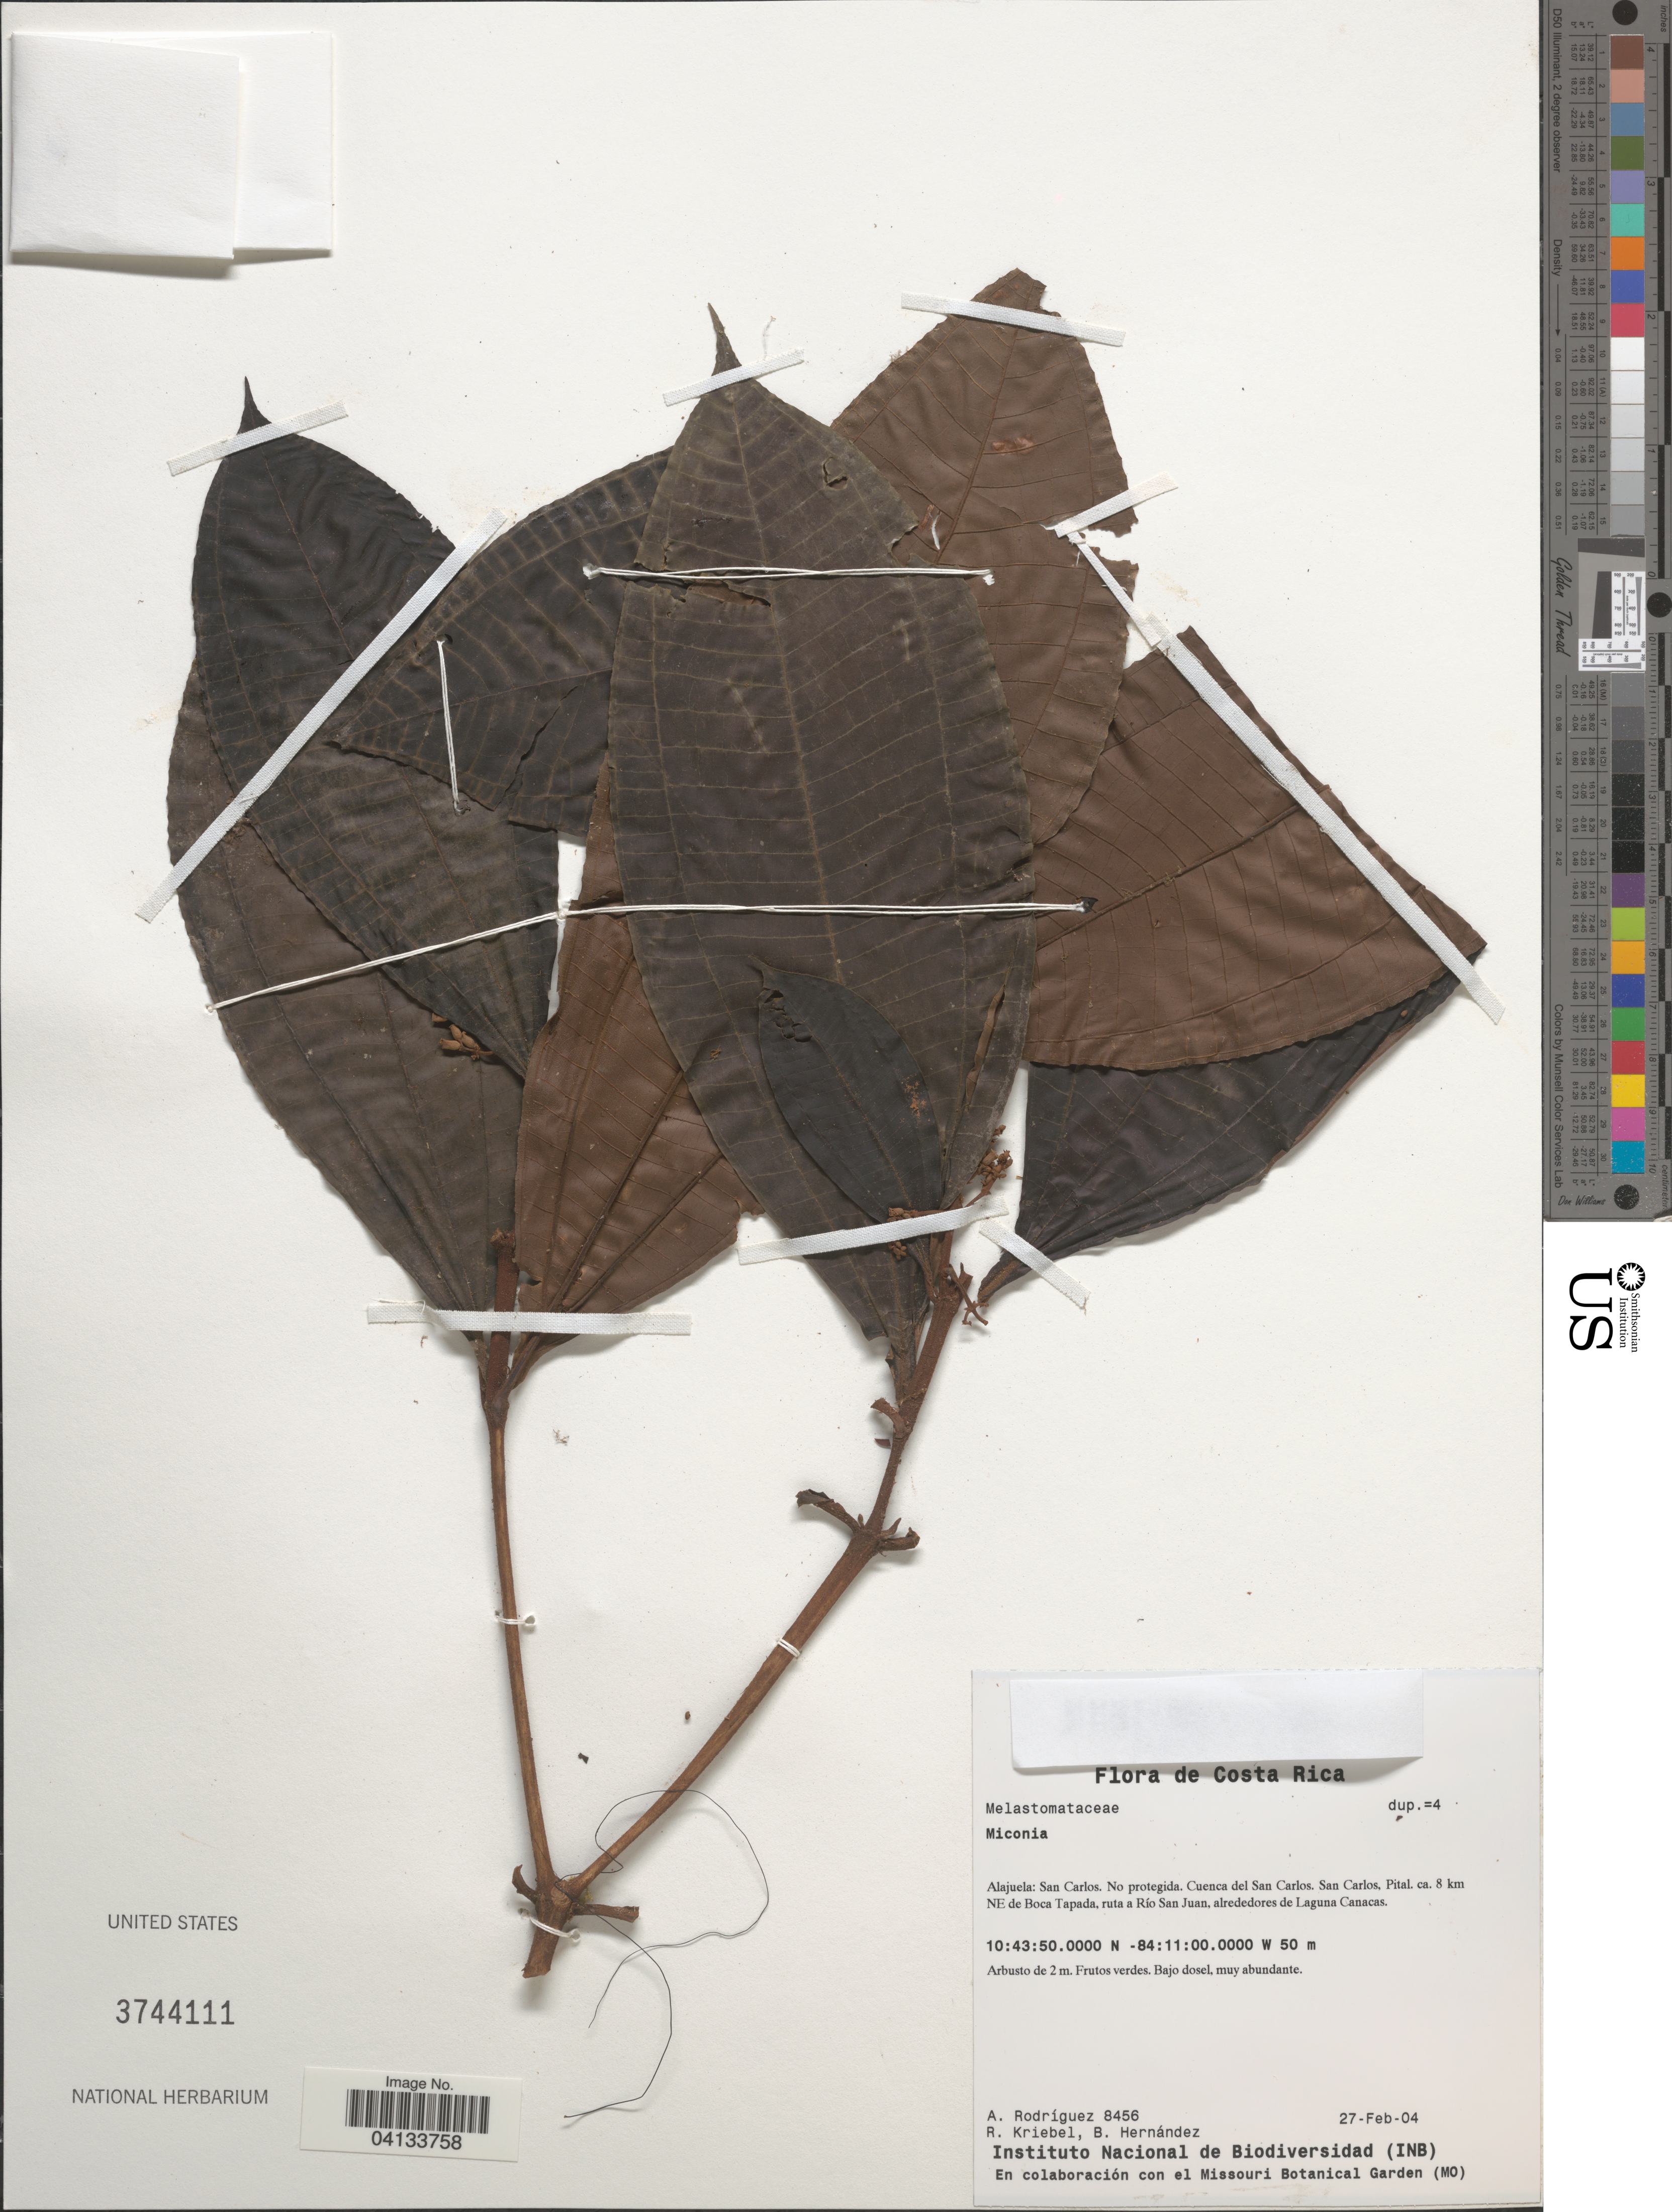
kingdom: Plantae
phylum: Tracheophyta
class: Magnoliopsida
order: Myrtales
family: Melastomataceae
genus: Miconia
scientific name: Miconia sp.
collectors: A. Rodríguez, R. Kriebel & B. Hernández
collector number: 8456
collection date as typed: Transcribed d/m/y: 27/2/4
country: Costa Rica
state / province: Alajuela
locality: San Carlos. No protegida. Cuenca del San Carlos. San Carlos, Pital. ca. 8 km NE de Boca Tapada, ruta a Río San Juan, alrededores de Laguna Canacas.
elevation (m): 50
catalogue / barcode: US 3744111